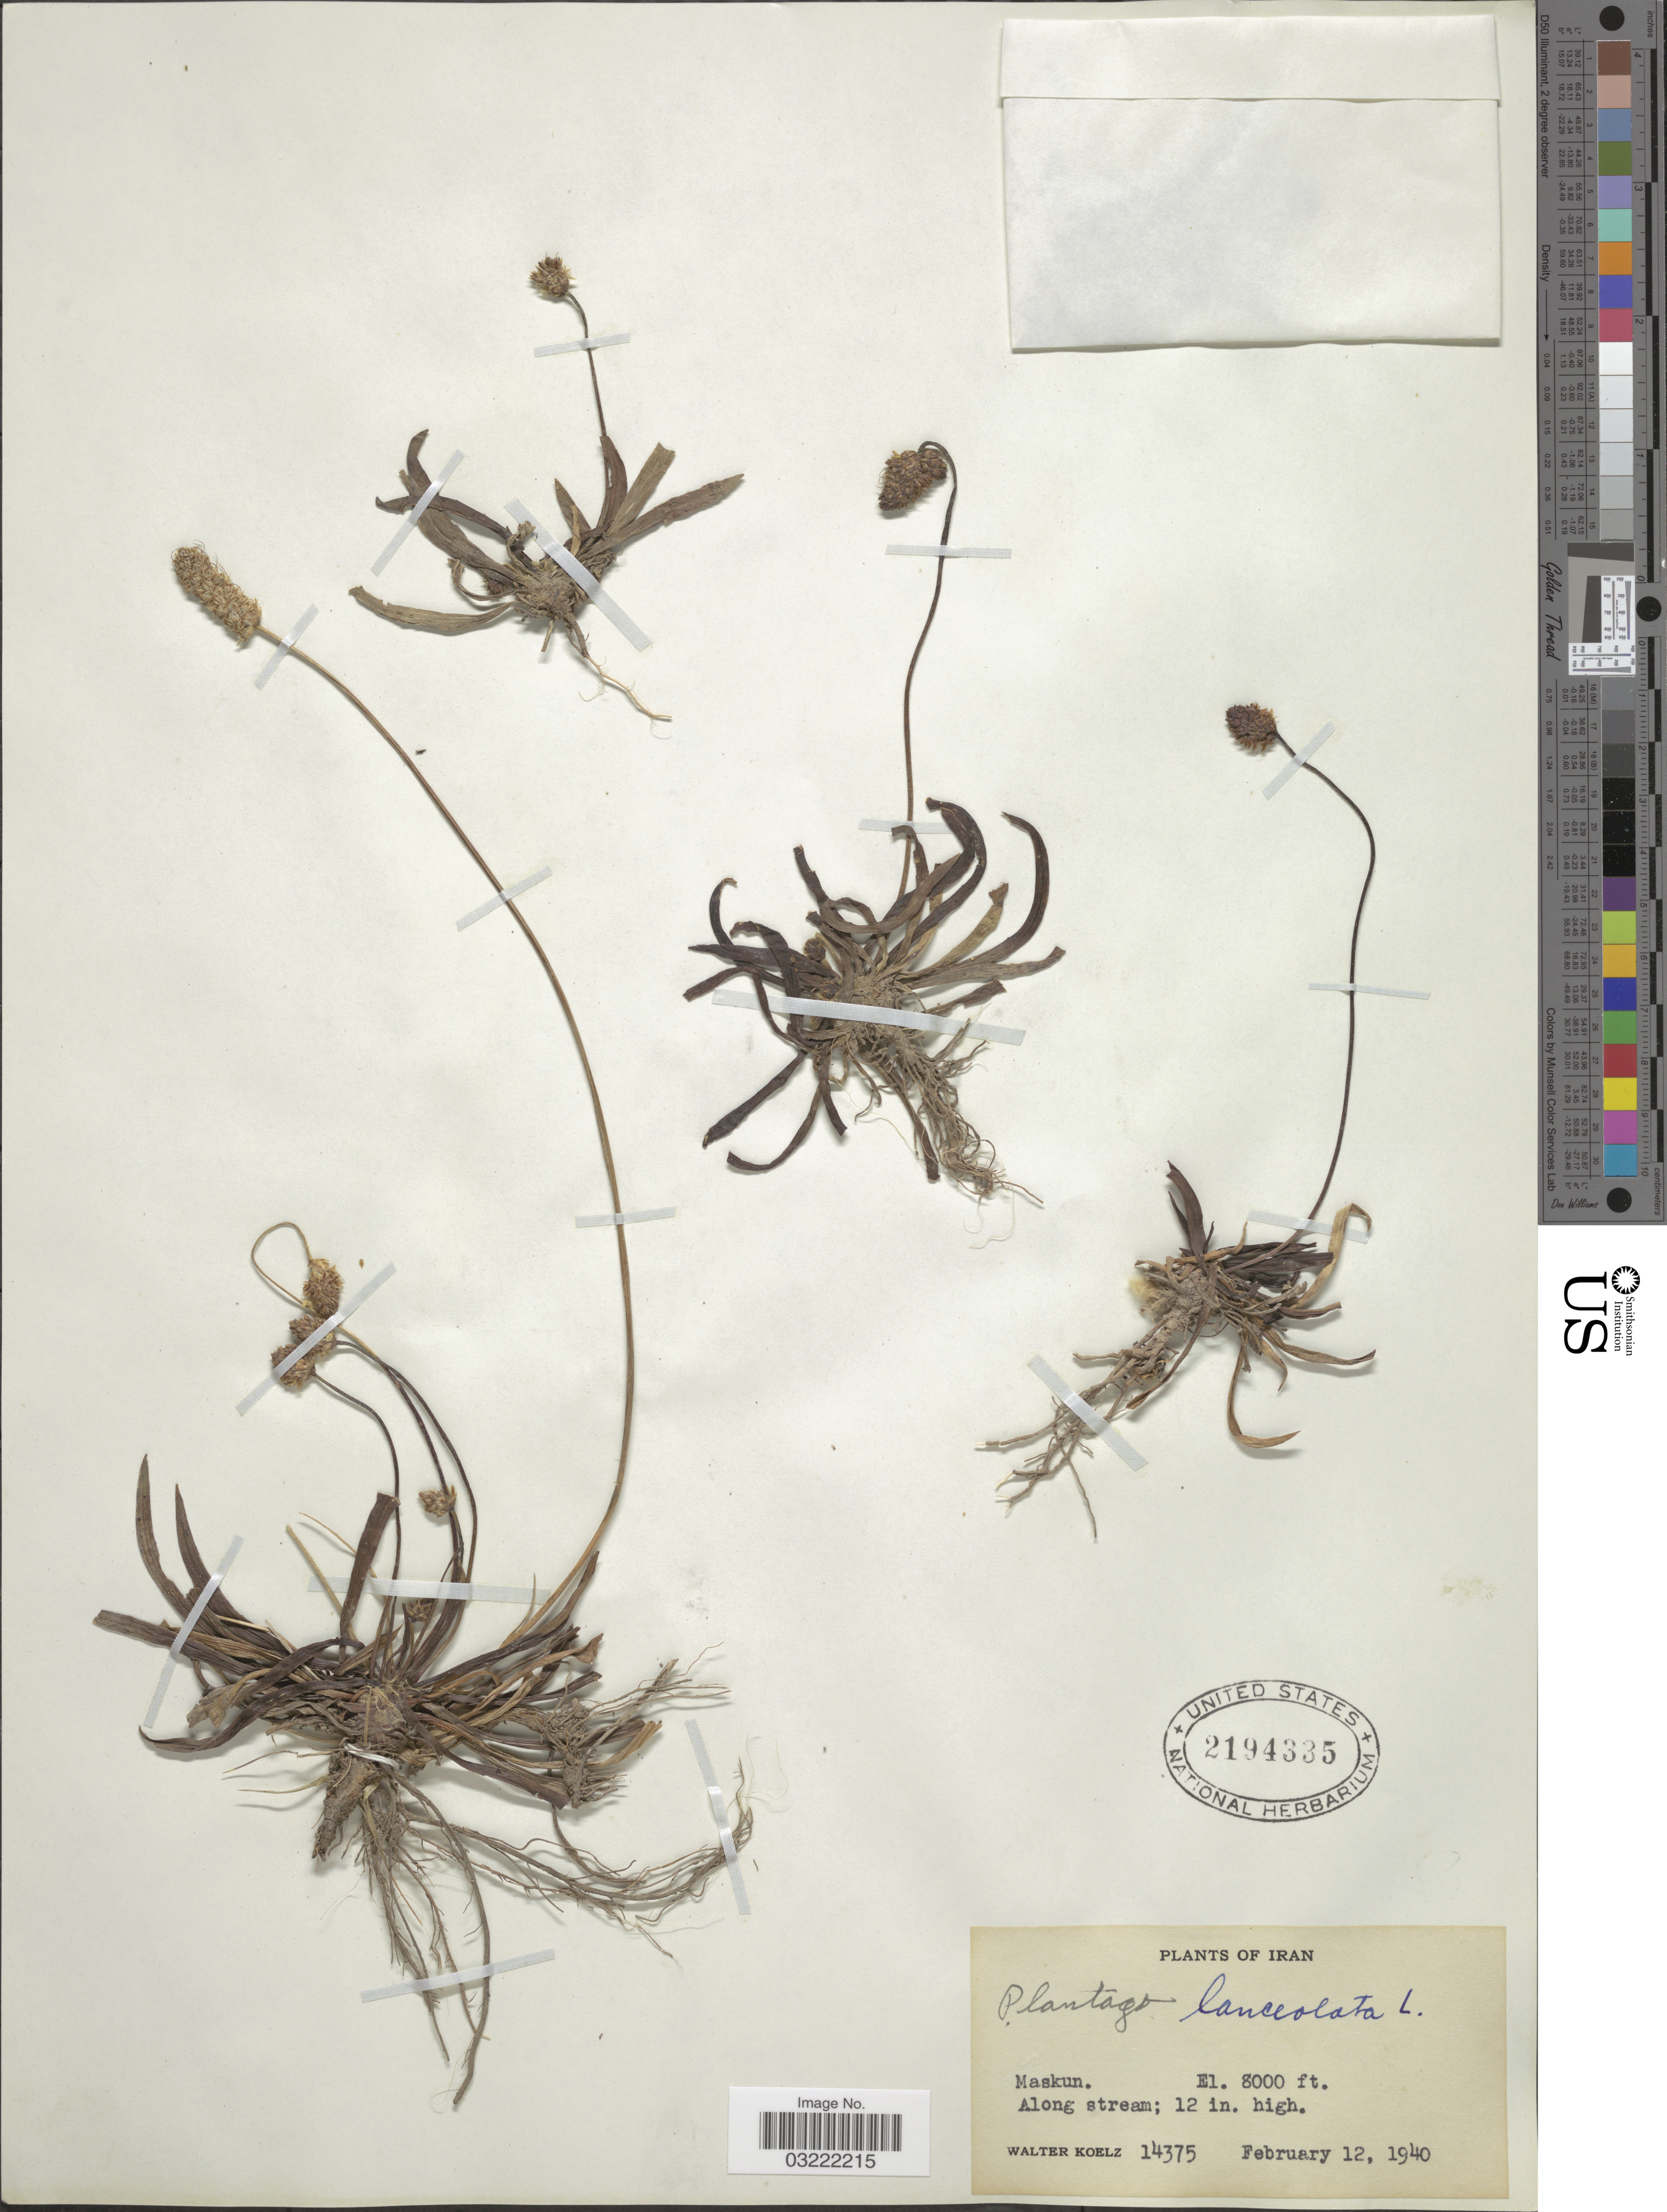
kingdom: Plantae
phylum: Tracheophyta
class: Magnoliopsida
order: Lamiales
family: Plantaginaceae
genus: Plantago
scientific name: Plantago lanceolata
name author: L.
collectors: W. N. Koelz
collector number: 14375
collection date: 1940-02-12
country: Iran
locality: Maskun.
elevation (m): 2438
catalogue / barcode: US 2194335